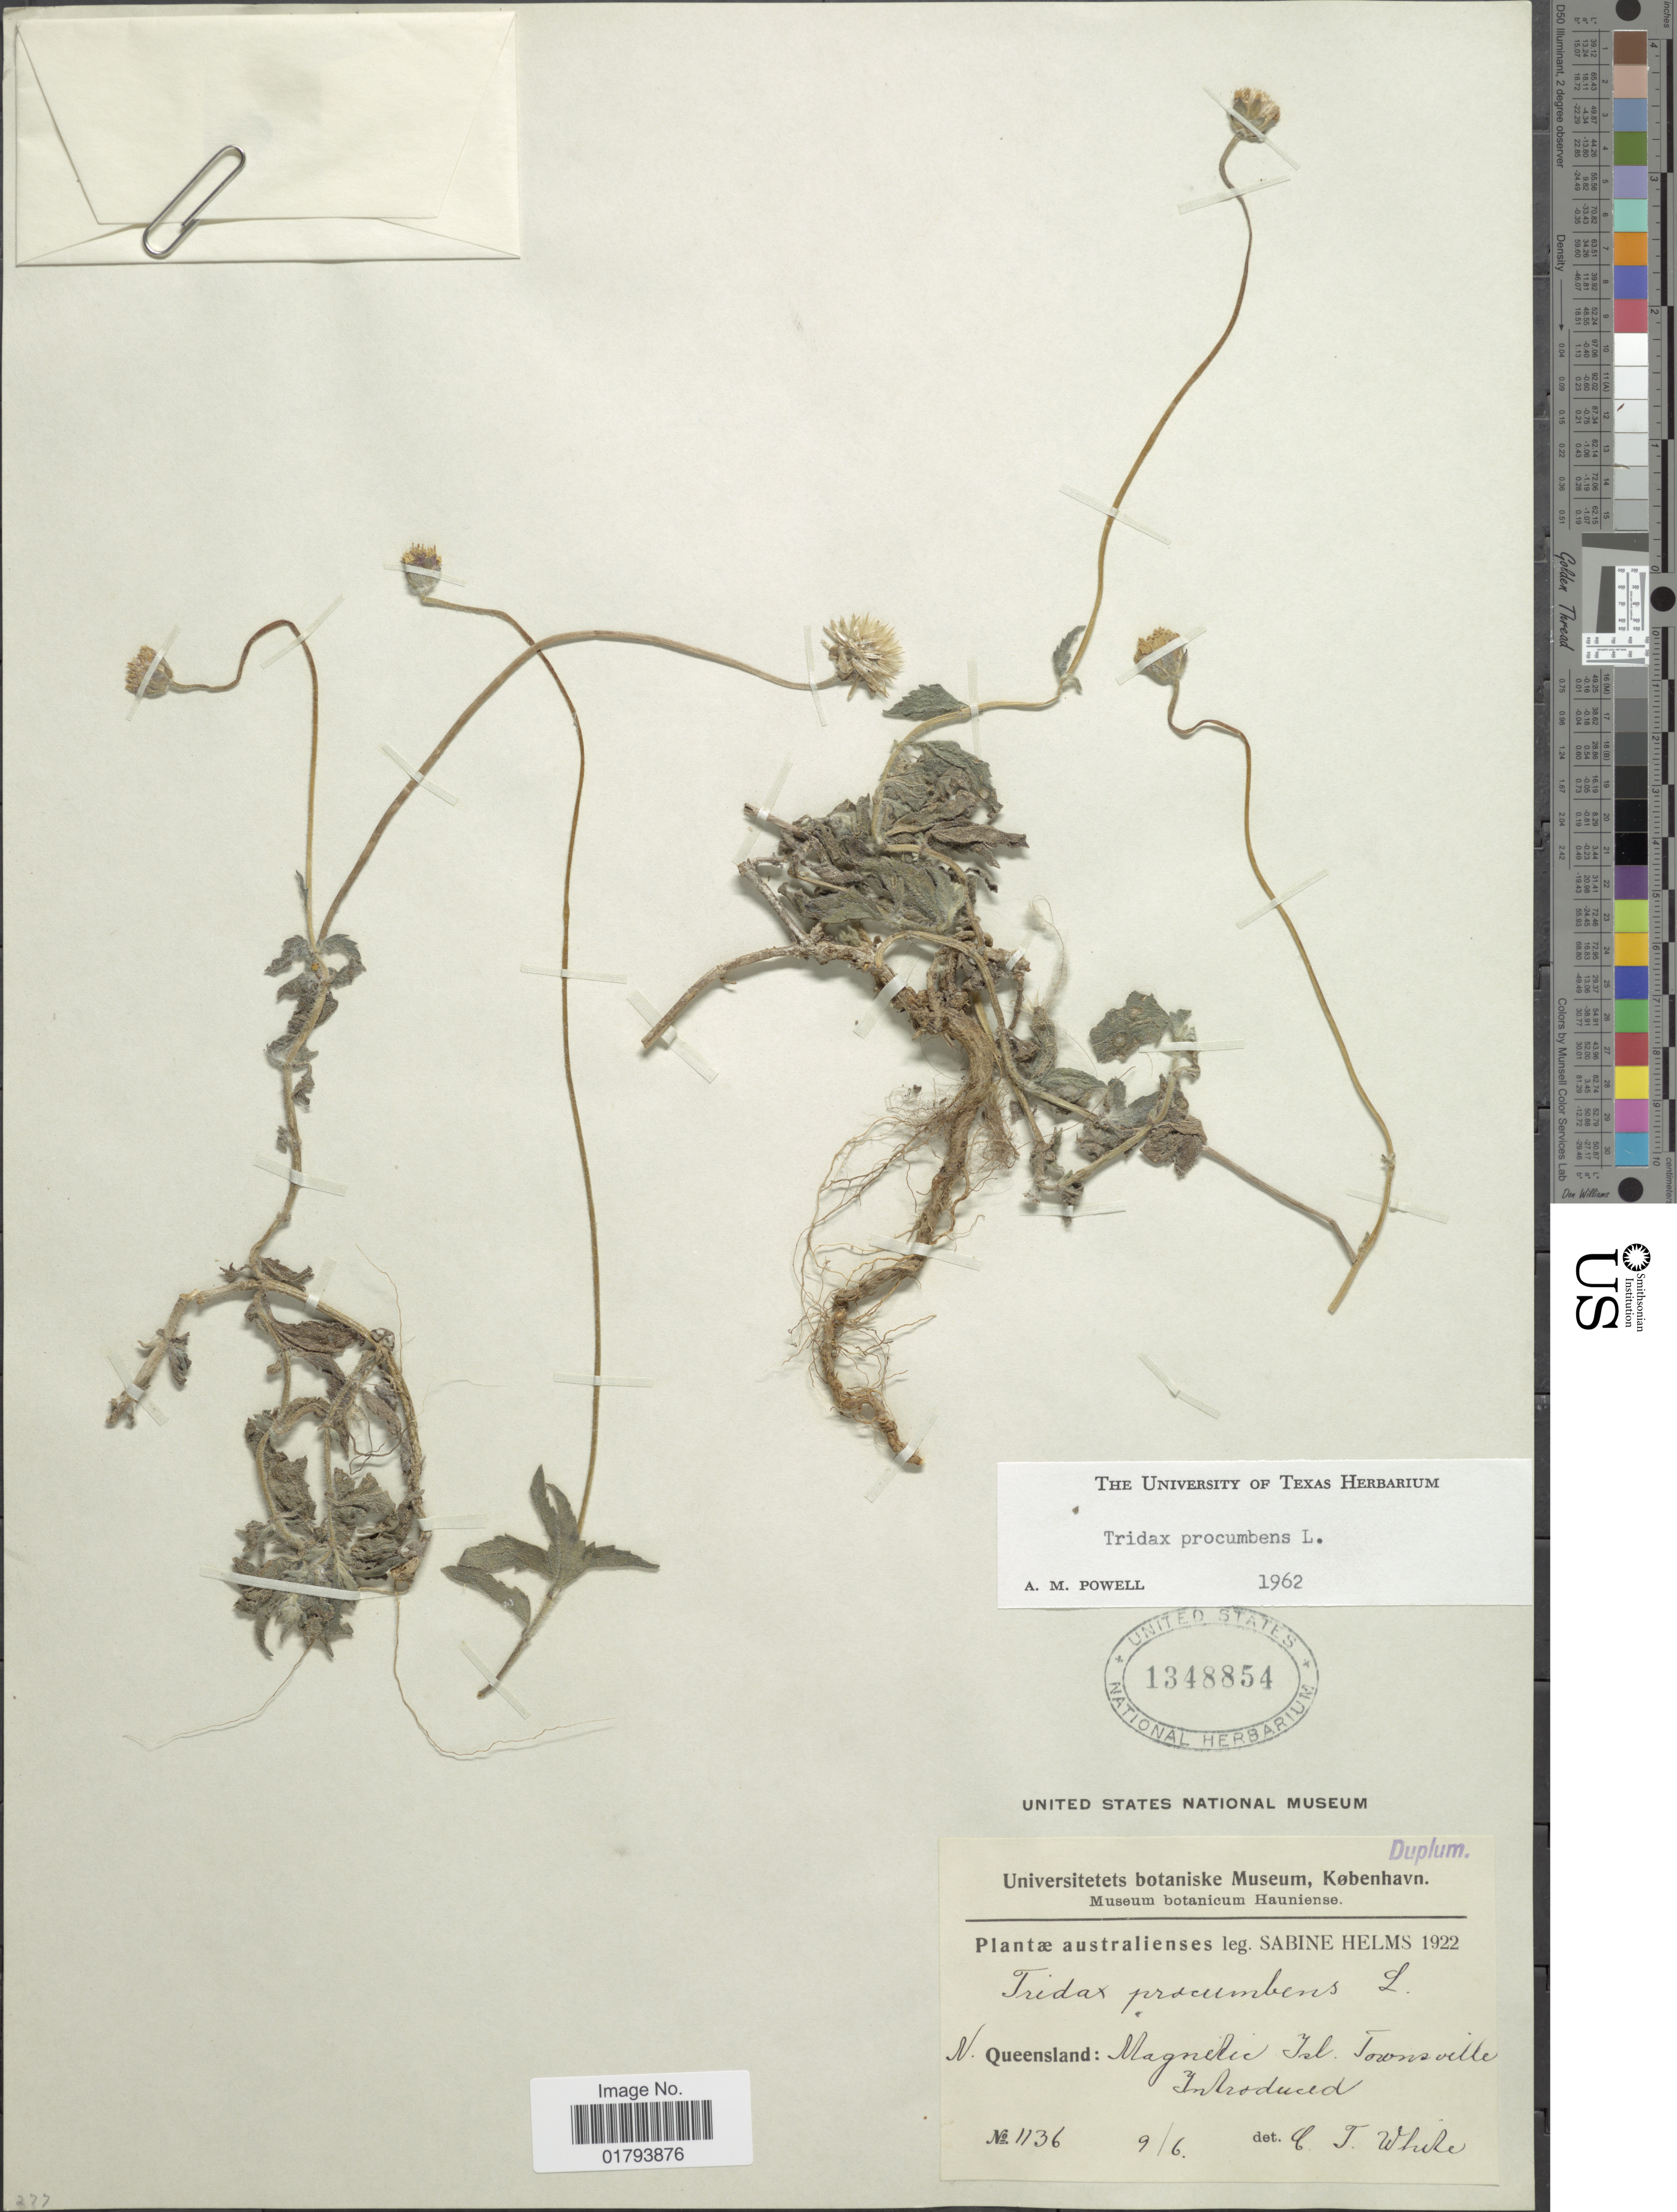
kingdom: Plantae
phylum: Tracheophyta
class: Magnoliopsida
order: Asterales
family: Asteraceae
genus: Tridax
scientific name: Tridax procumbens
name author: L.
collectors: S. Helms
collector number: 1136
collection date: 1922-06-09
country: Australia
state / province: Queensland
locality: N. Queensland: Magnetic Isl. Townsville Introduced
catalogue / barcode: US 1348854